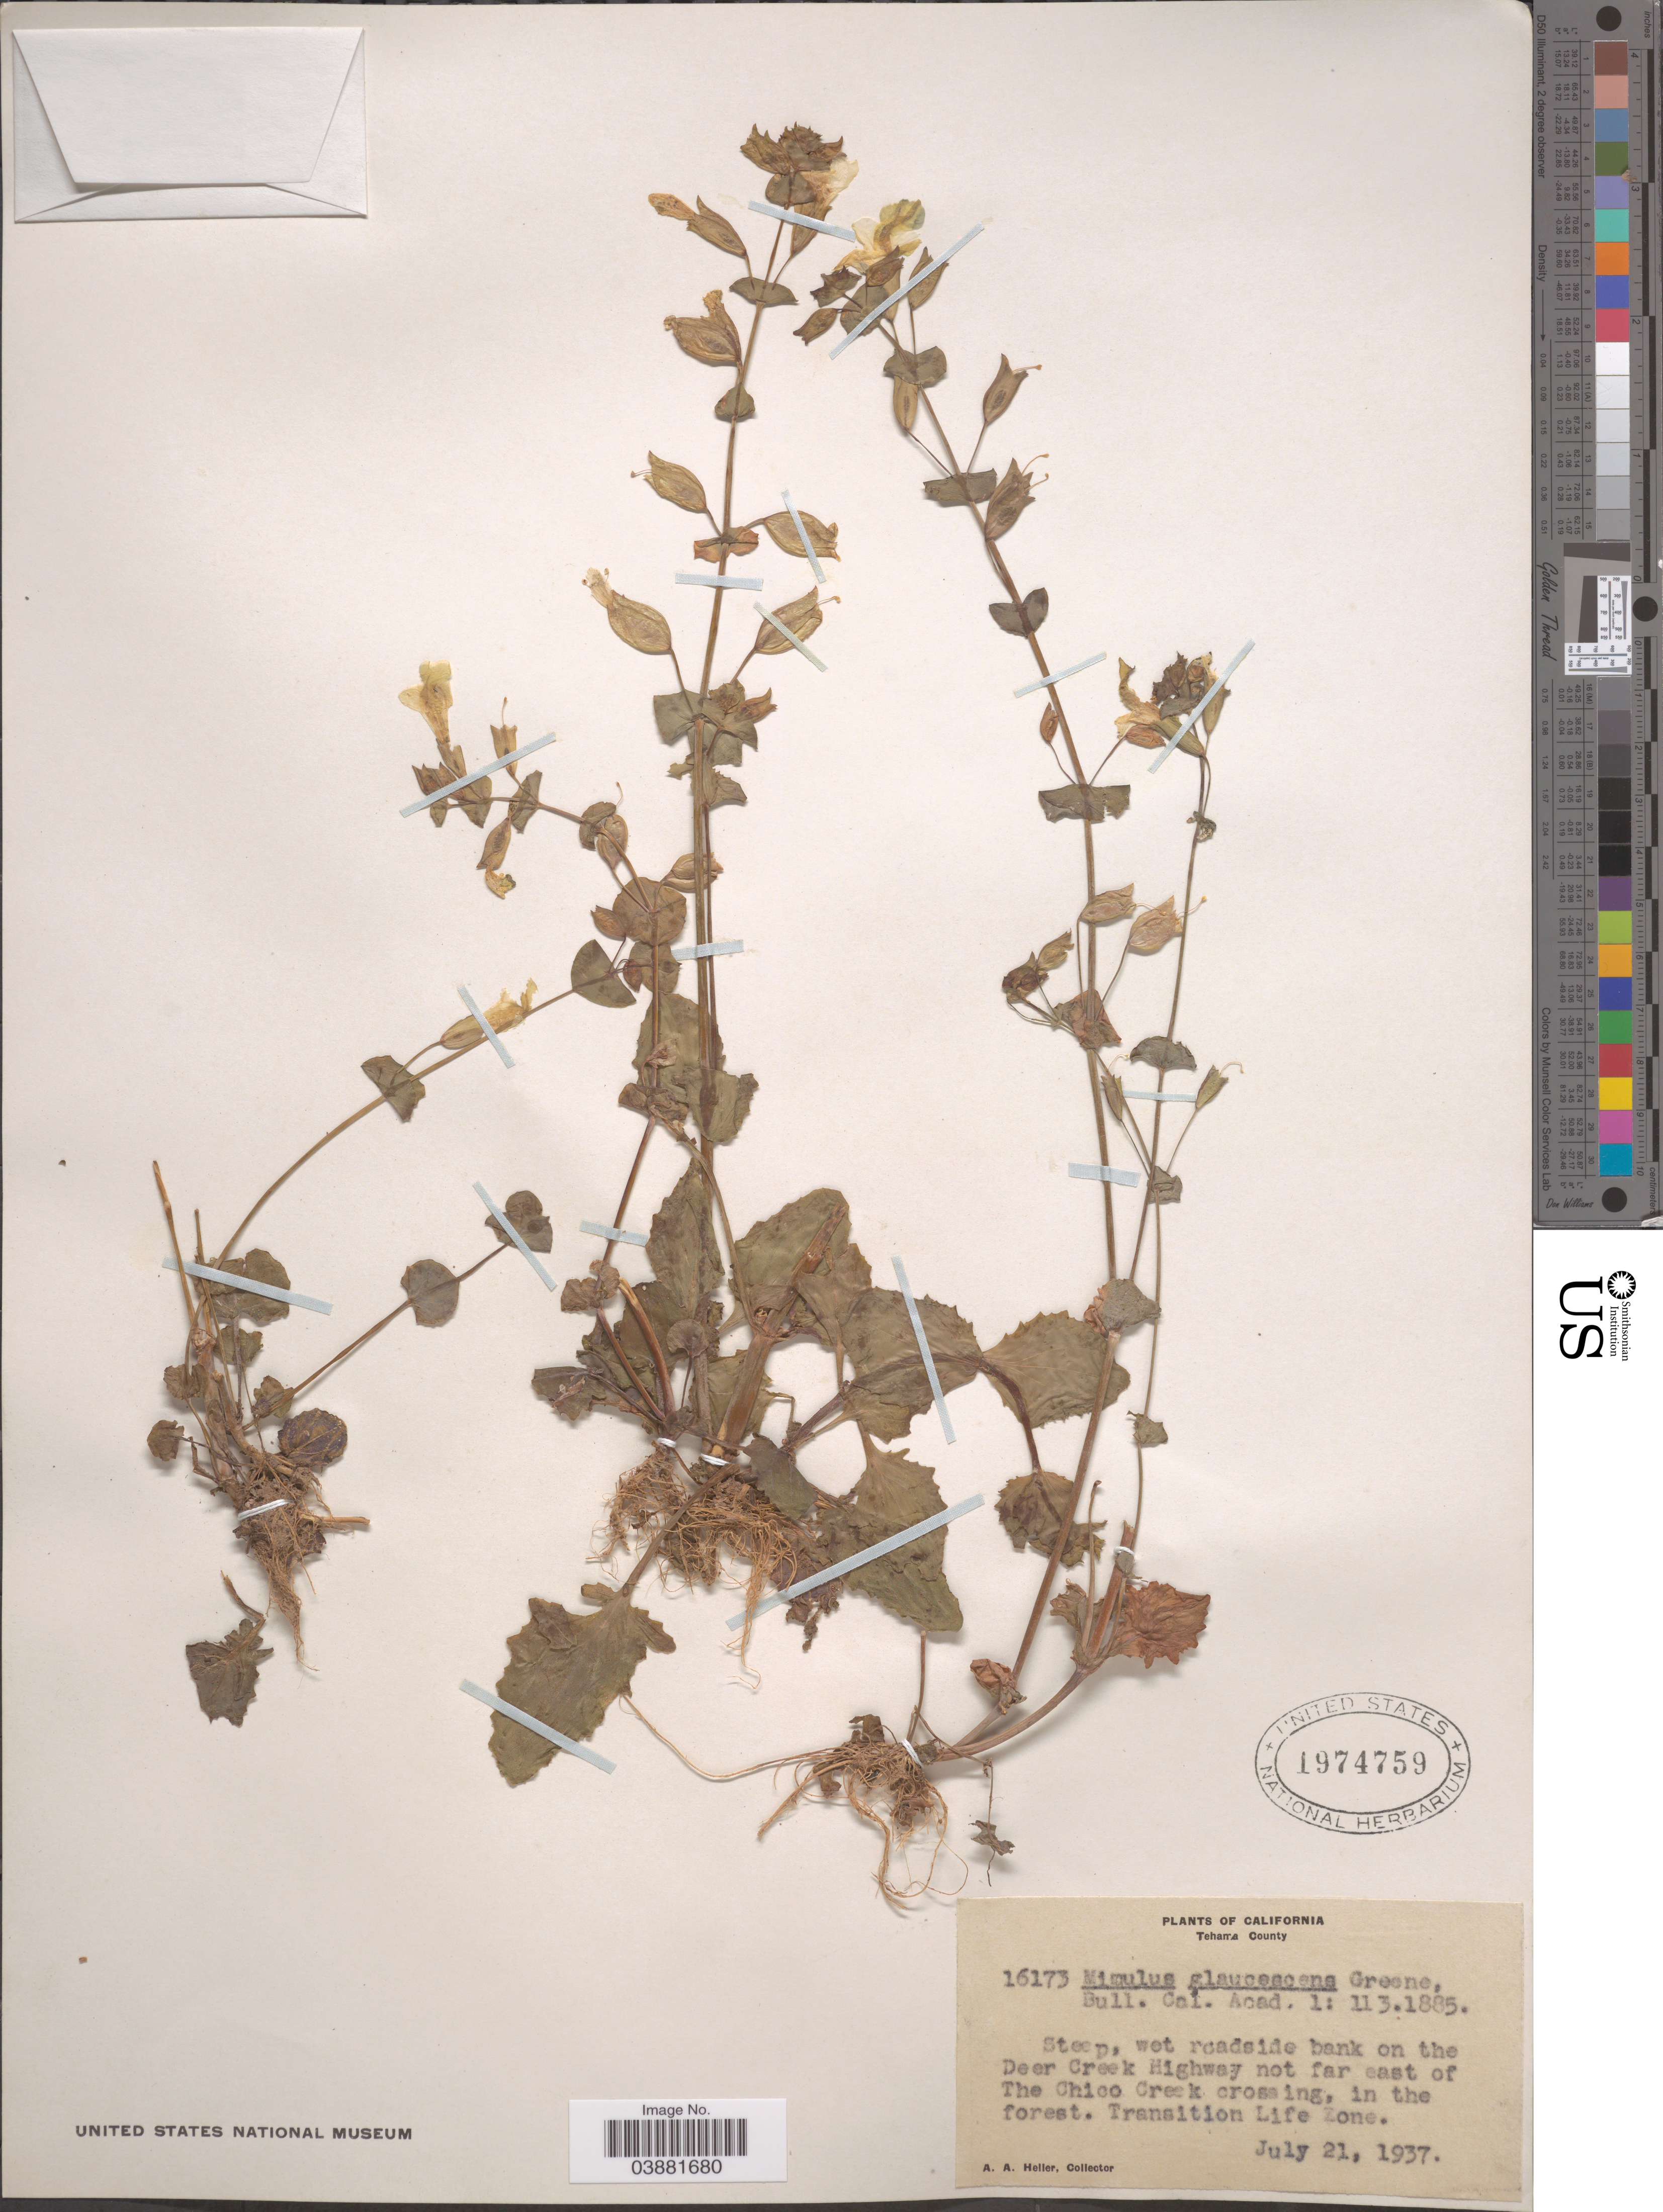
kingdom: Plantae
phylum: Tracheophyta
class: Magnoliopsida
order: Lamiales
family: Phrymaceae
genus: Mimulus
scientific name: Mimulus guttatus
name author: DC.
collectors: A. A. Heller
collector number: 16173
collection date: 1937-07-21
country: United States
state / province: California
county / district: Tehama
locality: Tehama County. On the Deer Creek Highway not far east of The Chico Creek crossing in the forest. Transition Life Zone.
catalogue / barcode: US 1974759